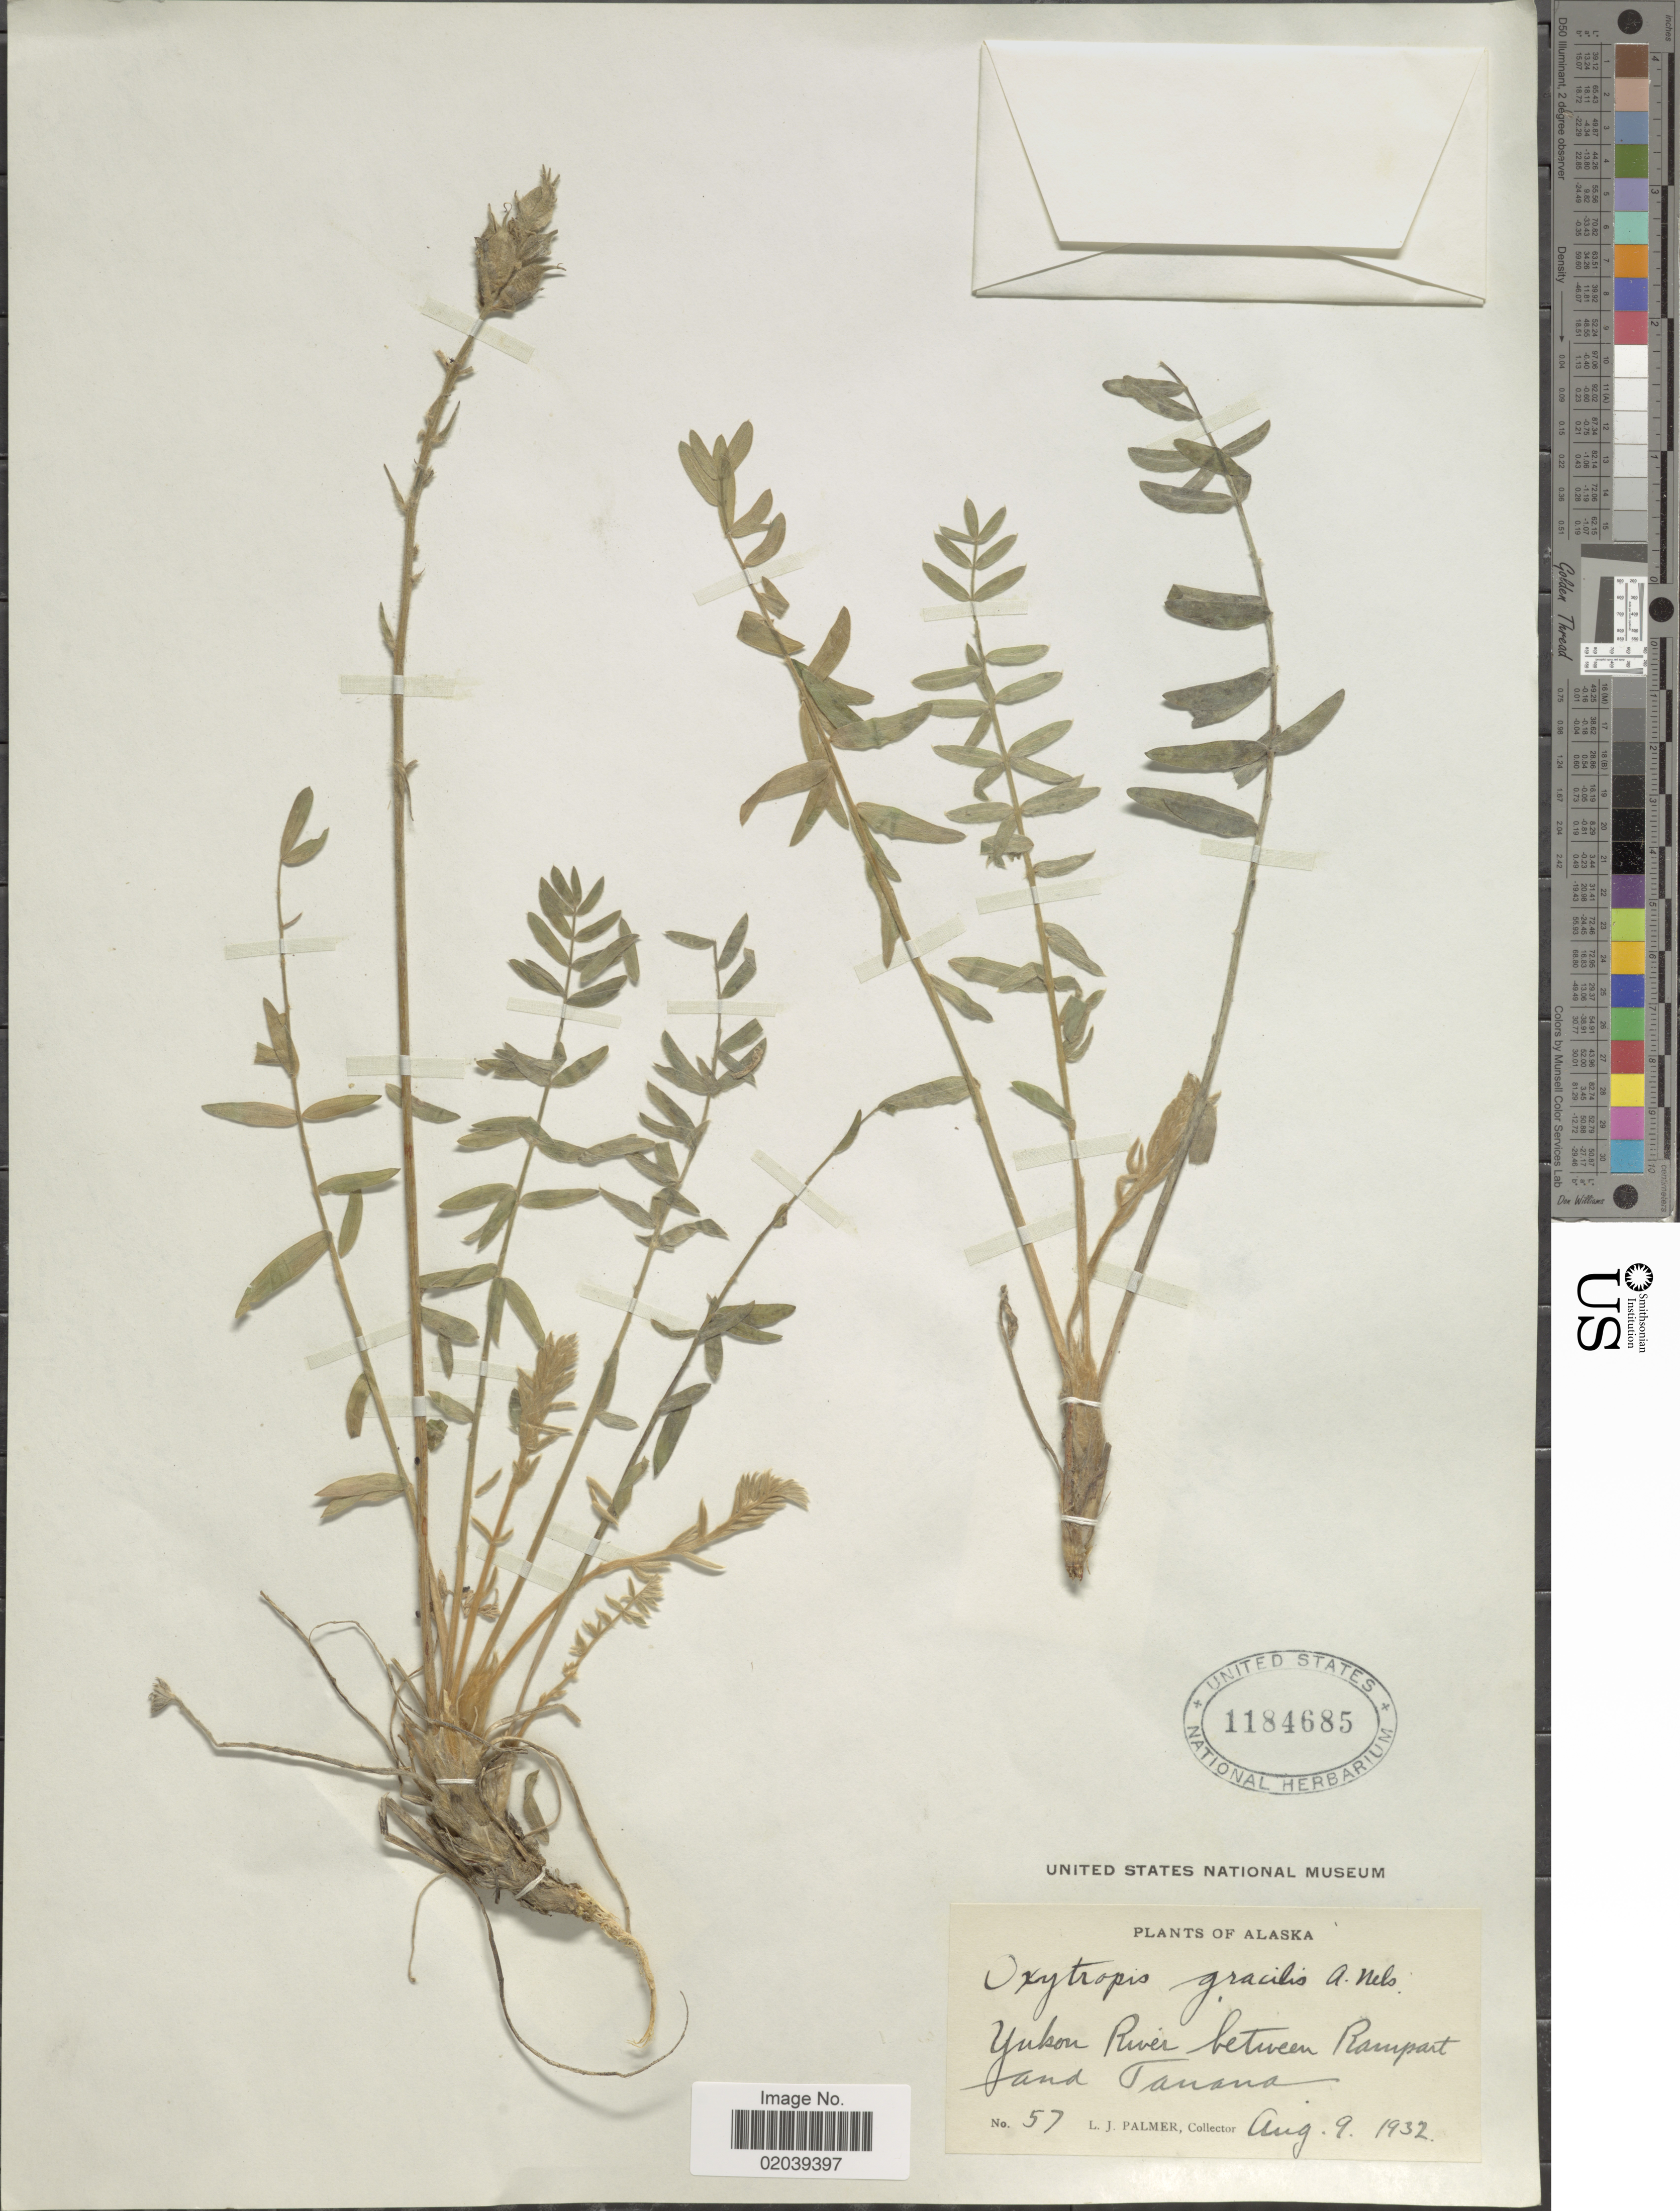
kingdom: Plantae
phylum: Tracheophyta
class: Magnoliopsida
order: Fabales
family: Fabaceae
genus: Oxytropis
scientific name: Oxytropis campestris var. gracilis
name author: (A. Nelson) Barneby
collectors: L. J. Palmer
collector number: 57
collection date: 1932-08-09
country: United States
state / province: Alaska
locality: Yukon River between Rampart and Tanana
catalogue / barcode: US 1184685